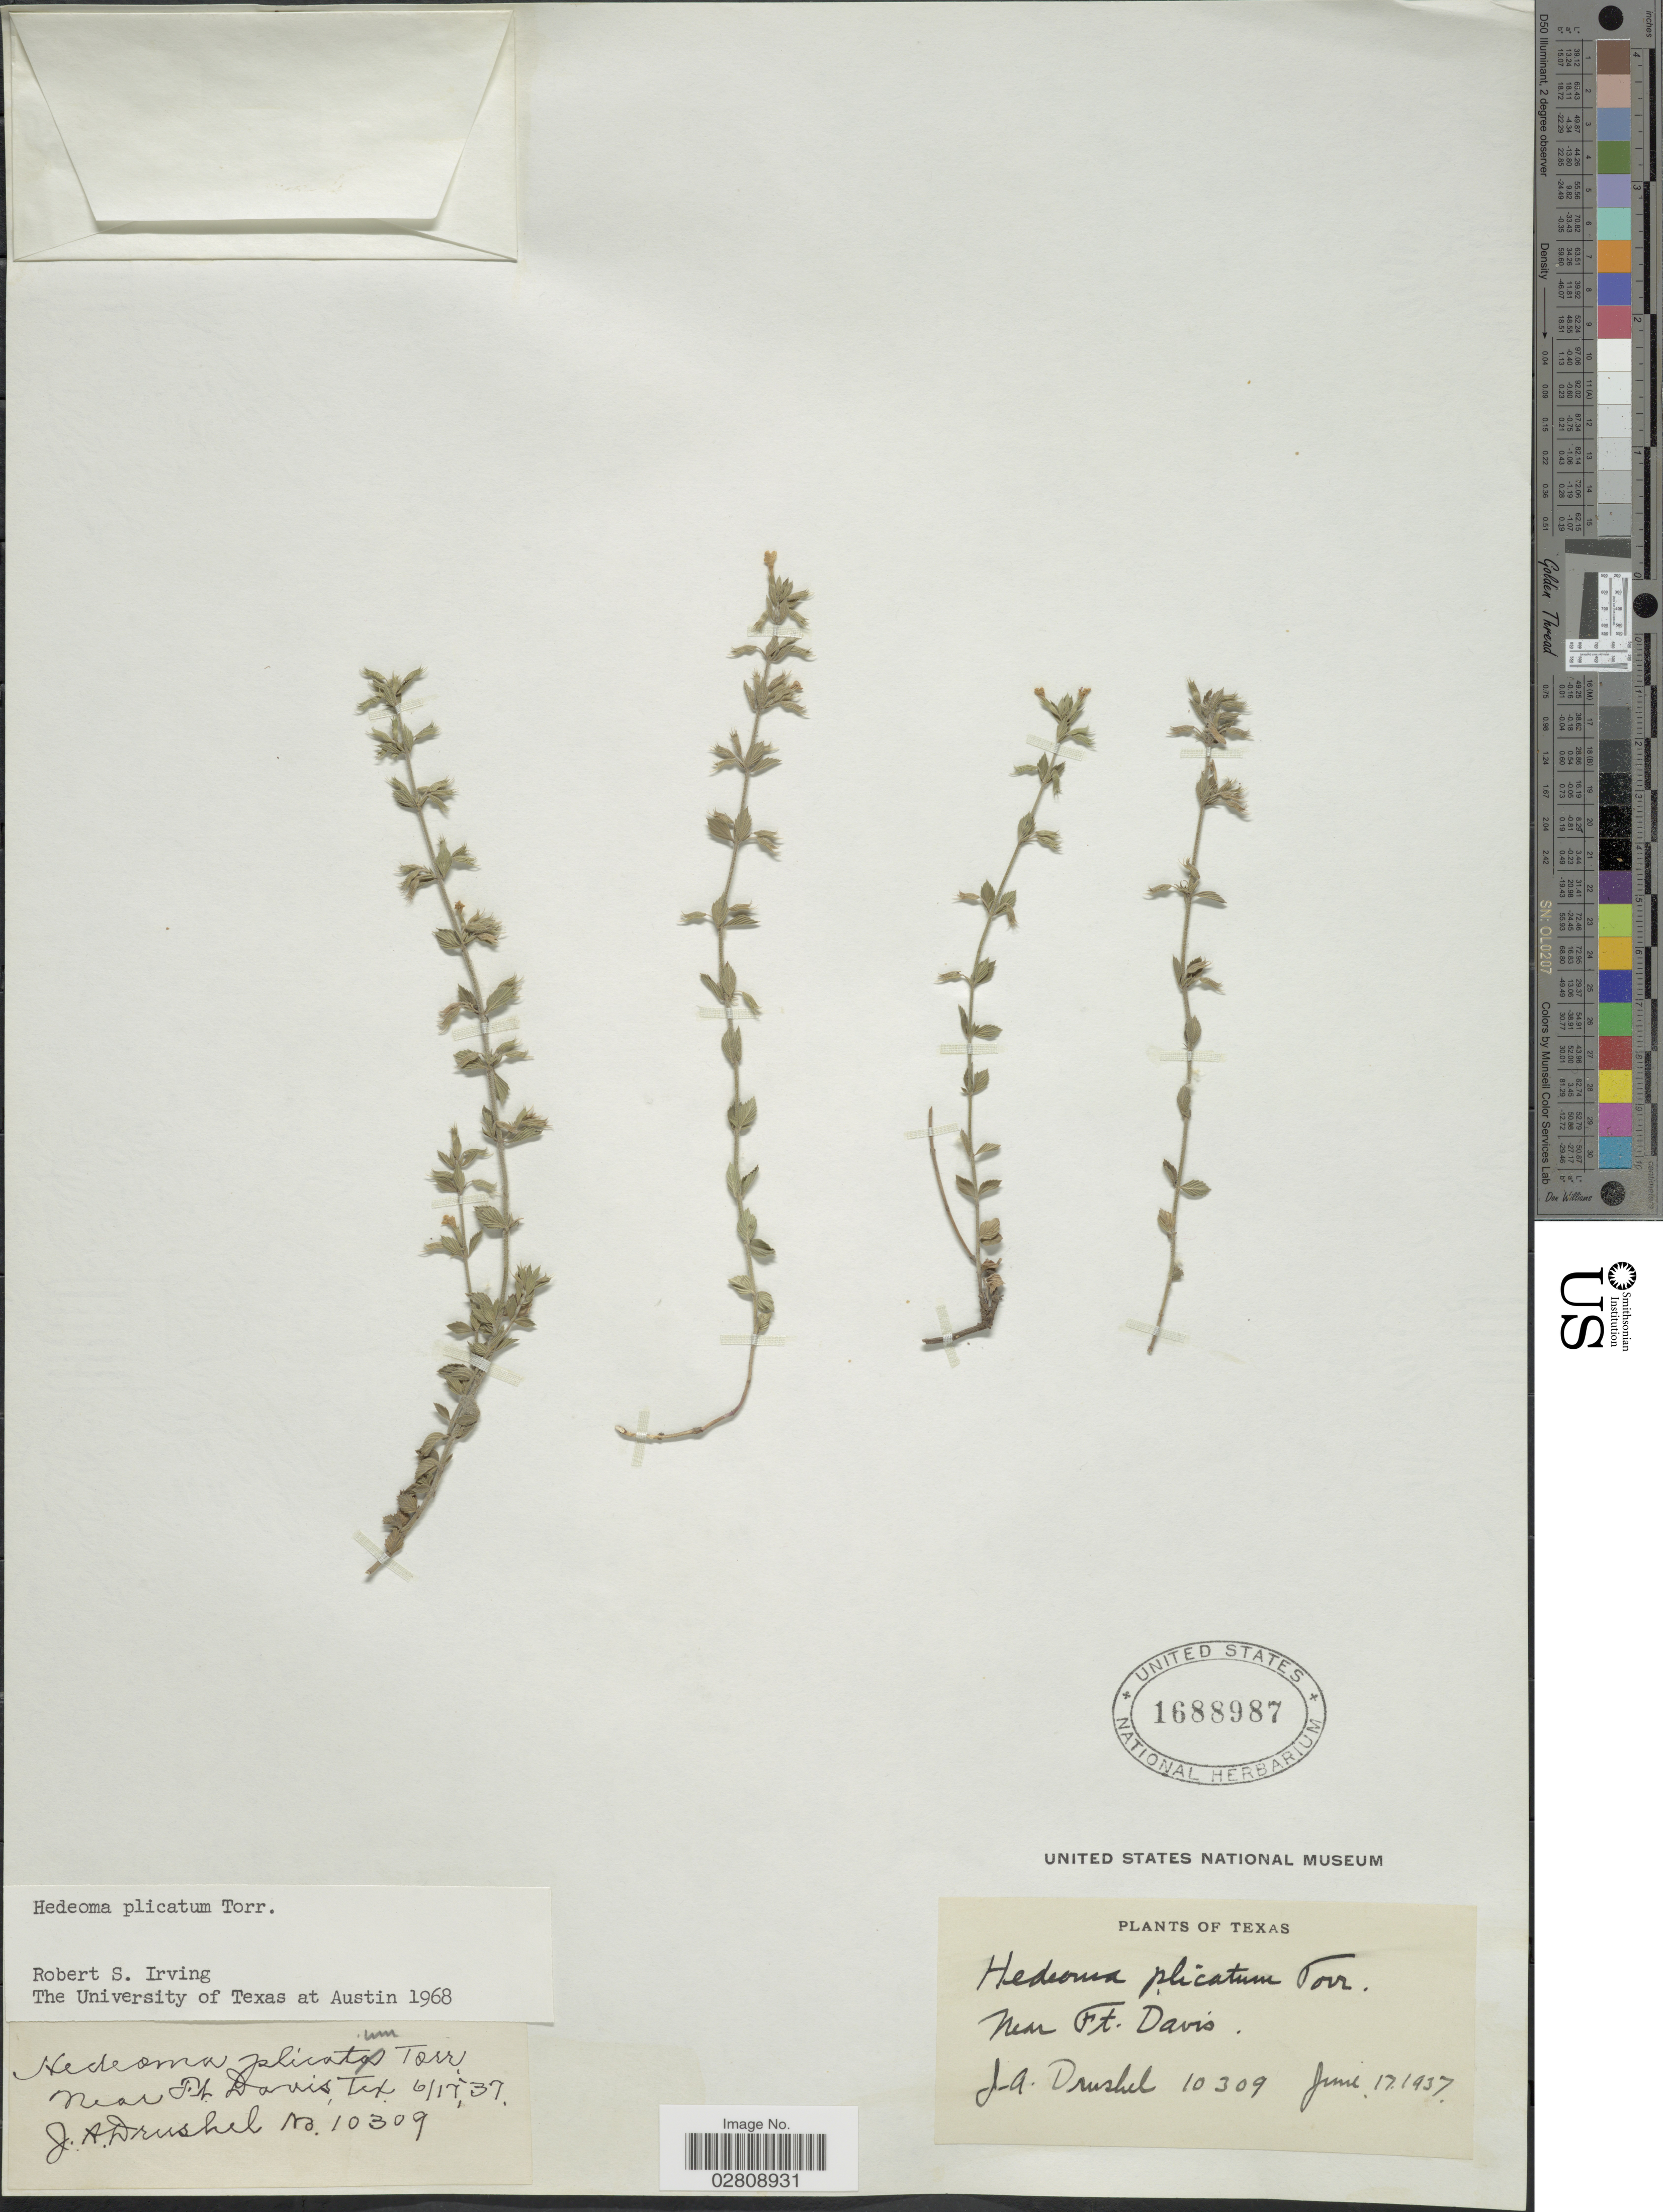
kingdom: Plantae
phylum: Tracheophyta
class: Magnoliopsida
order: Lamiales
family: Lamiaceae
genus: Hedeoma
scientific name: Hedeoma plicatum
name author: Torr. in Emory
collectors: J. A. Drushel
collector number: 10309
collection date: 1937-06-17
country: United States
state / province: Texas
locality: Near Ft. Davis.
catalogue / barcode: US 1688987